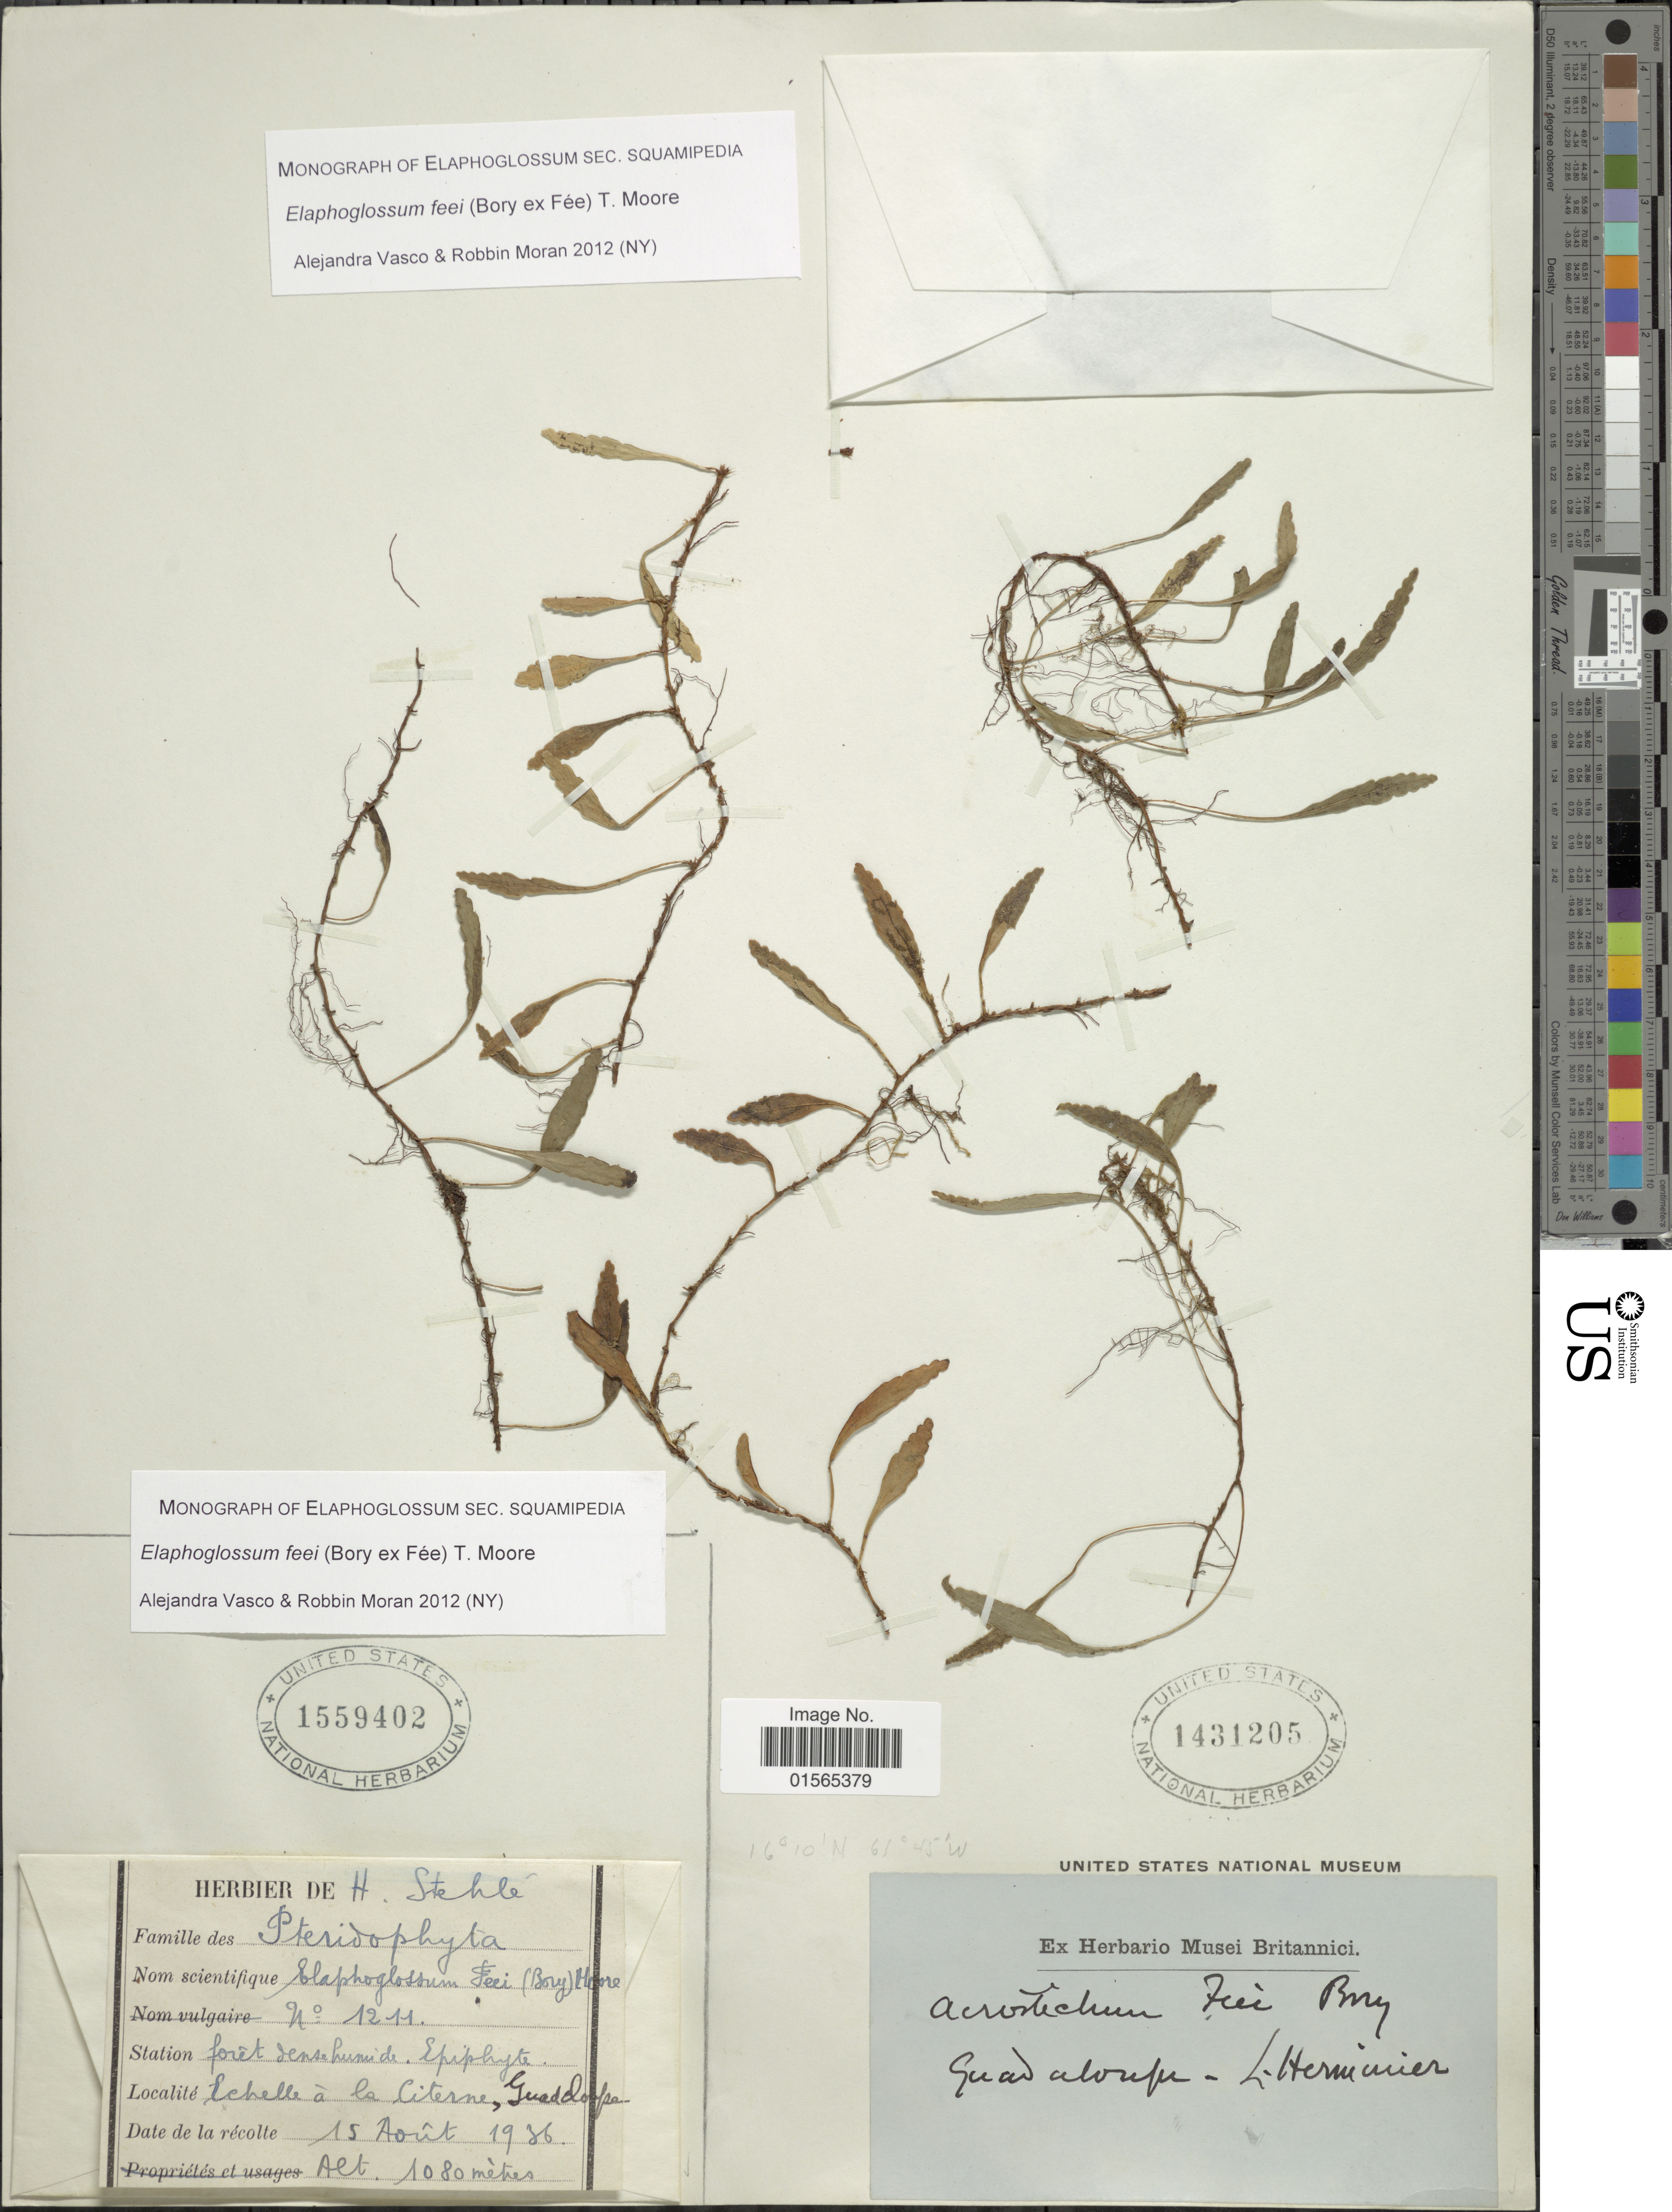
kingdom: Plantae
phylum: Tracheophyta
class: Polypodiopsida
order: Polypodiales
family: Dryopteridaceae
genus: Elaphoglossum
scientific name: Elaphoglossum feei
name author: (Bory ex Fée) T. Moore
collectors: ex herb. H. Stehlé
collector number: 1211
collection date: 1936-08-18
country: Guadeloupe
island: Leeward Is.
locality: Echelle a la Citerne.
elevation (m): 1080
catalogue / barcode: US 1559402